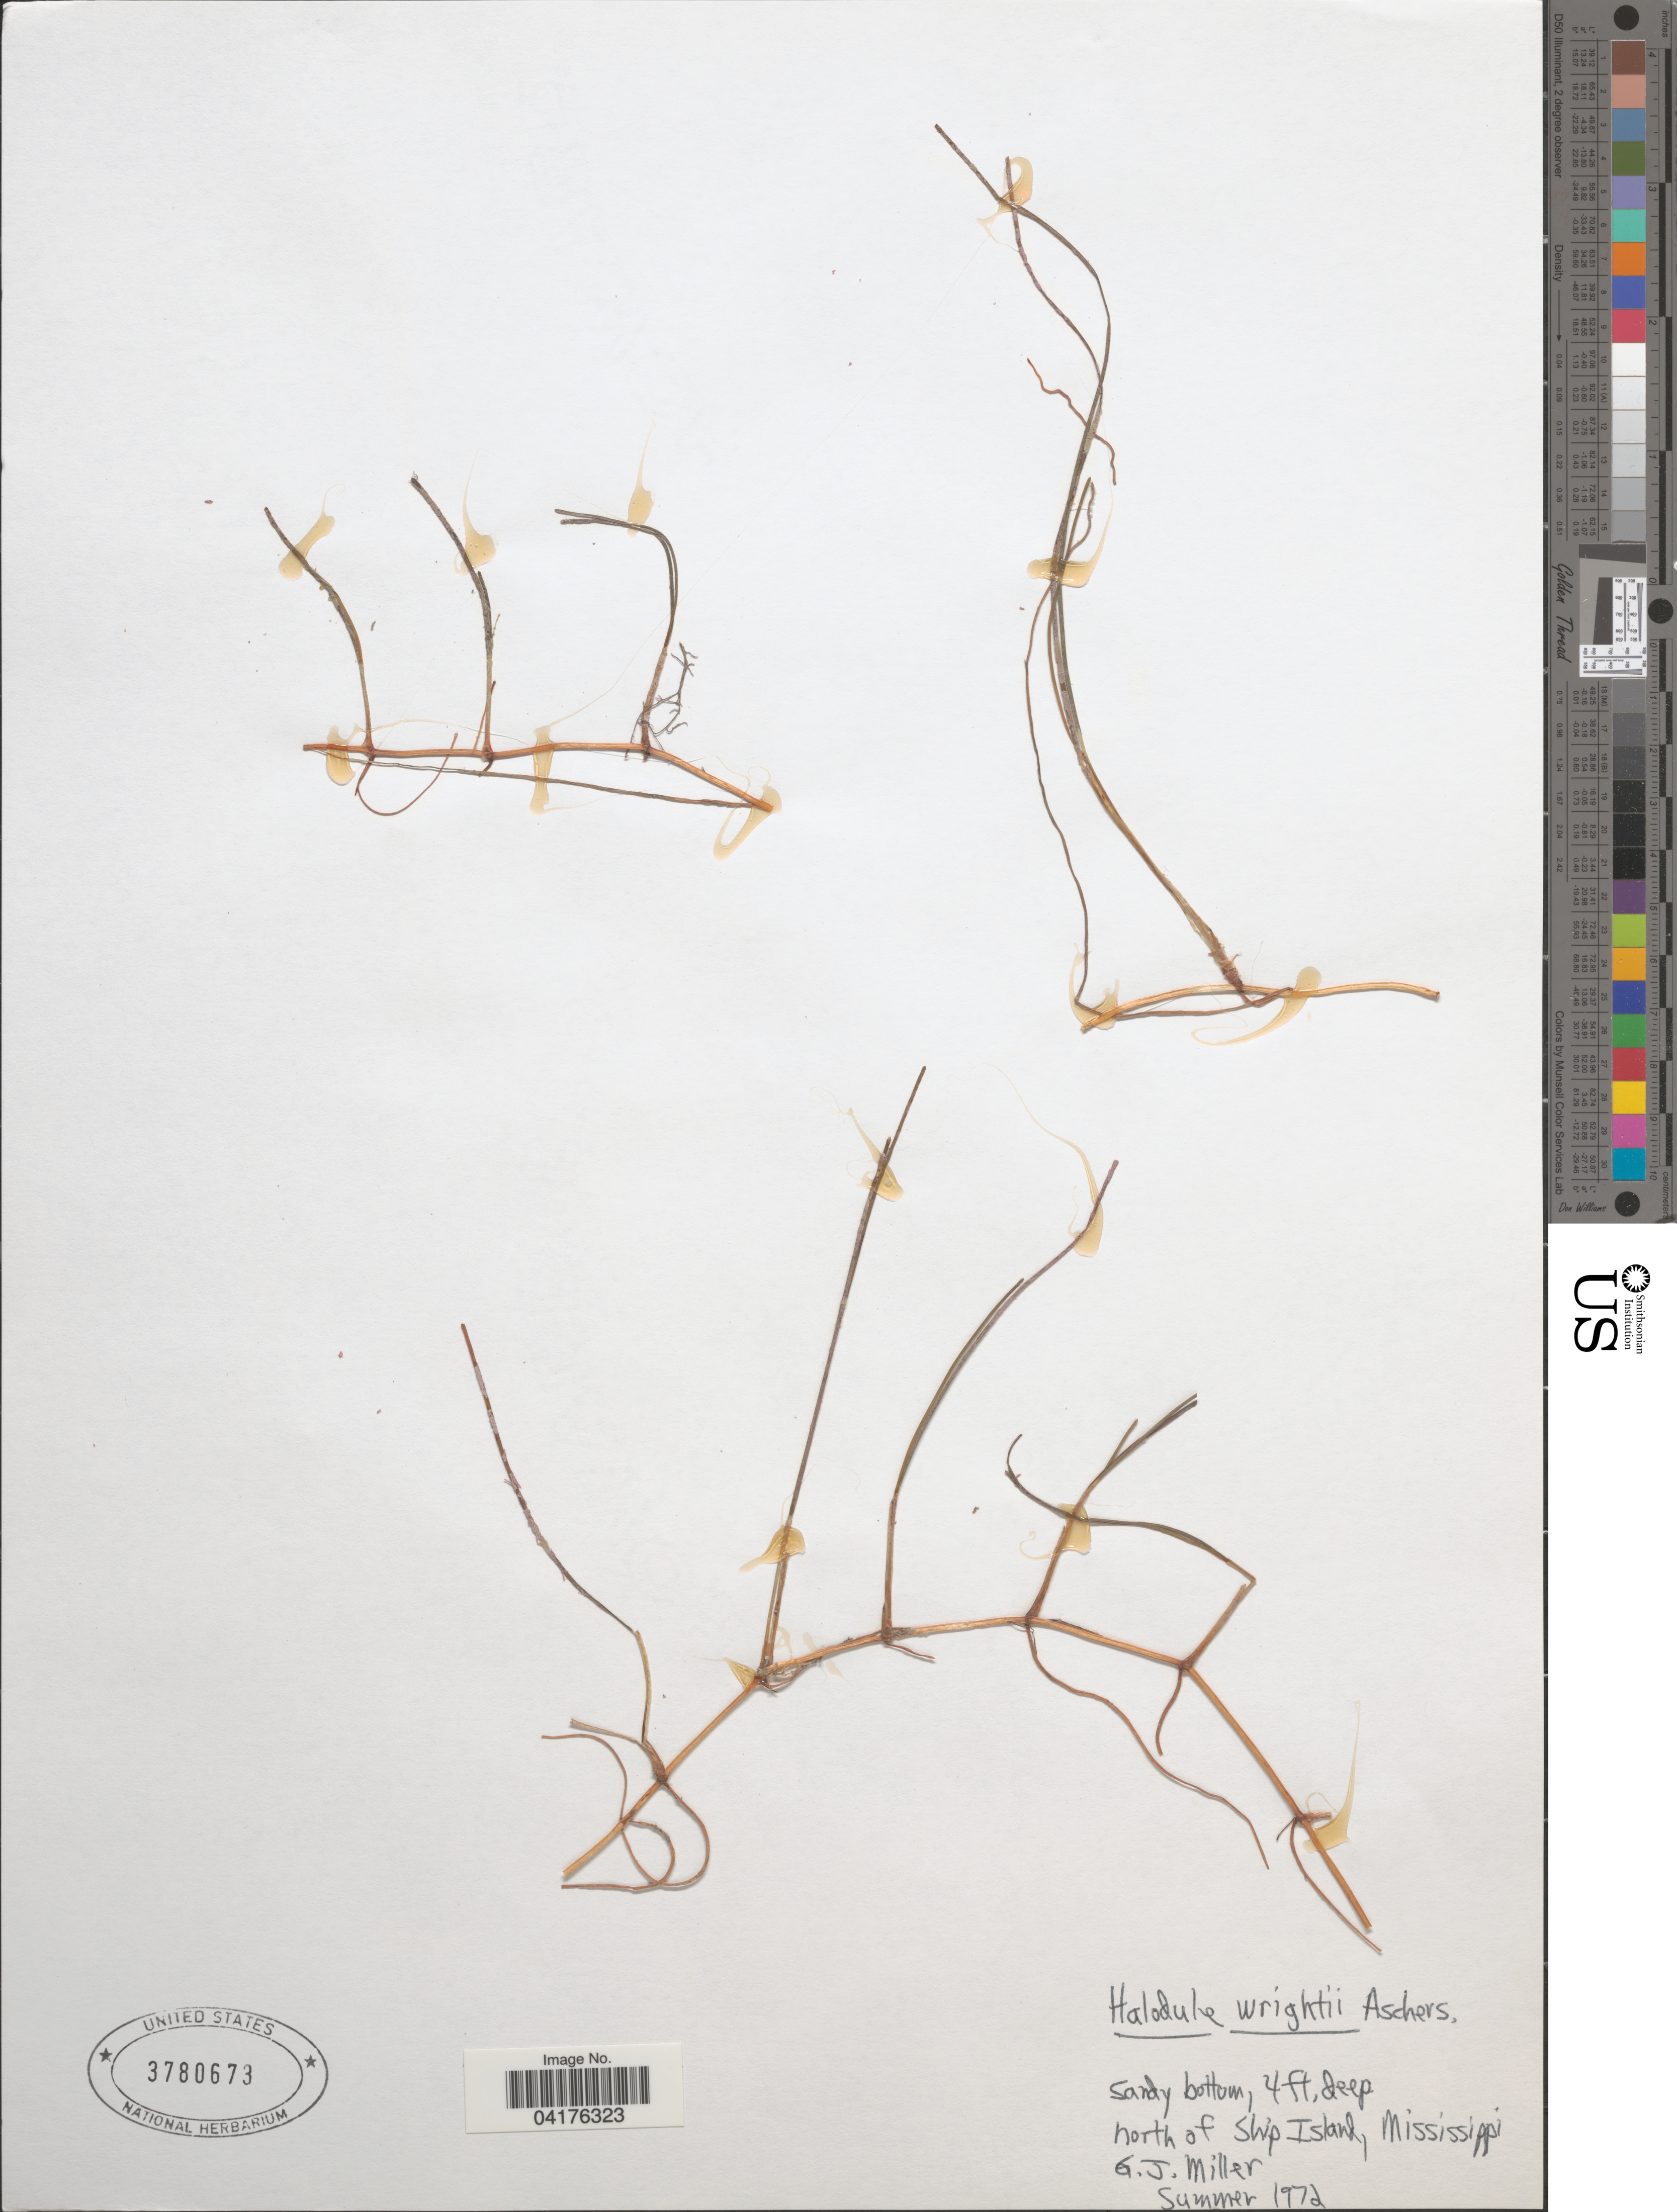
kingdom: Plantae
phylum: Tracheophyta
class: Liliopsida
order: Alismatales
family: Cymodoceaceae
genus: Halodule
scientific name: Halodule wrightii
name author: Asch.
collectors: G. Miller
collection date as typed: Summer 1972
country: United States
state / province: Mississippi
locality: North of Ship Island.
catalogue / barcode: US 3780673